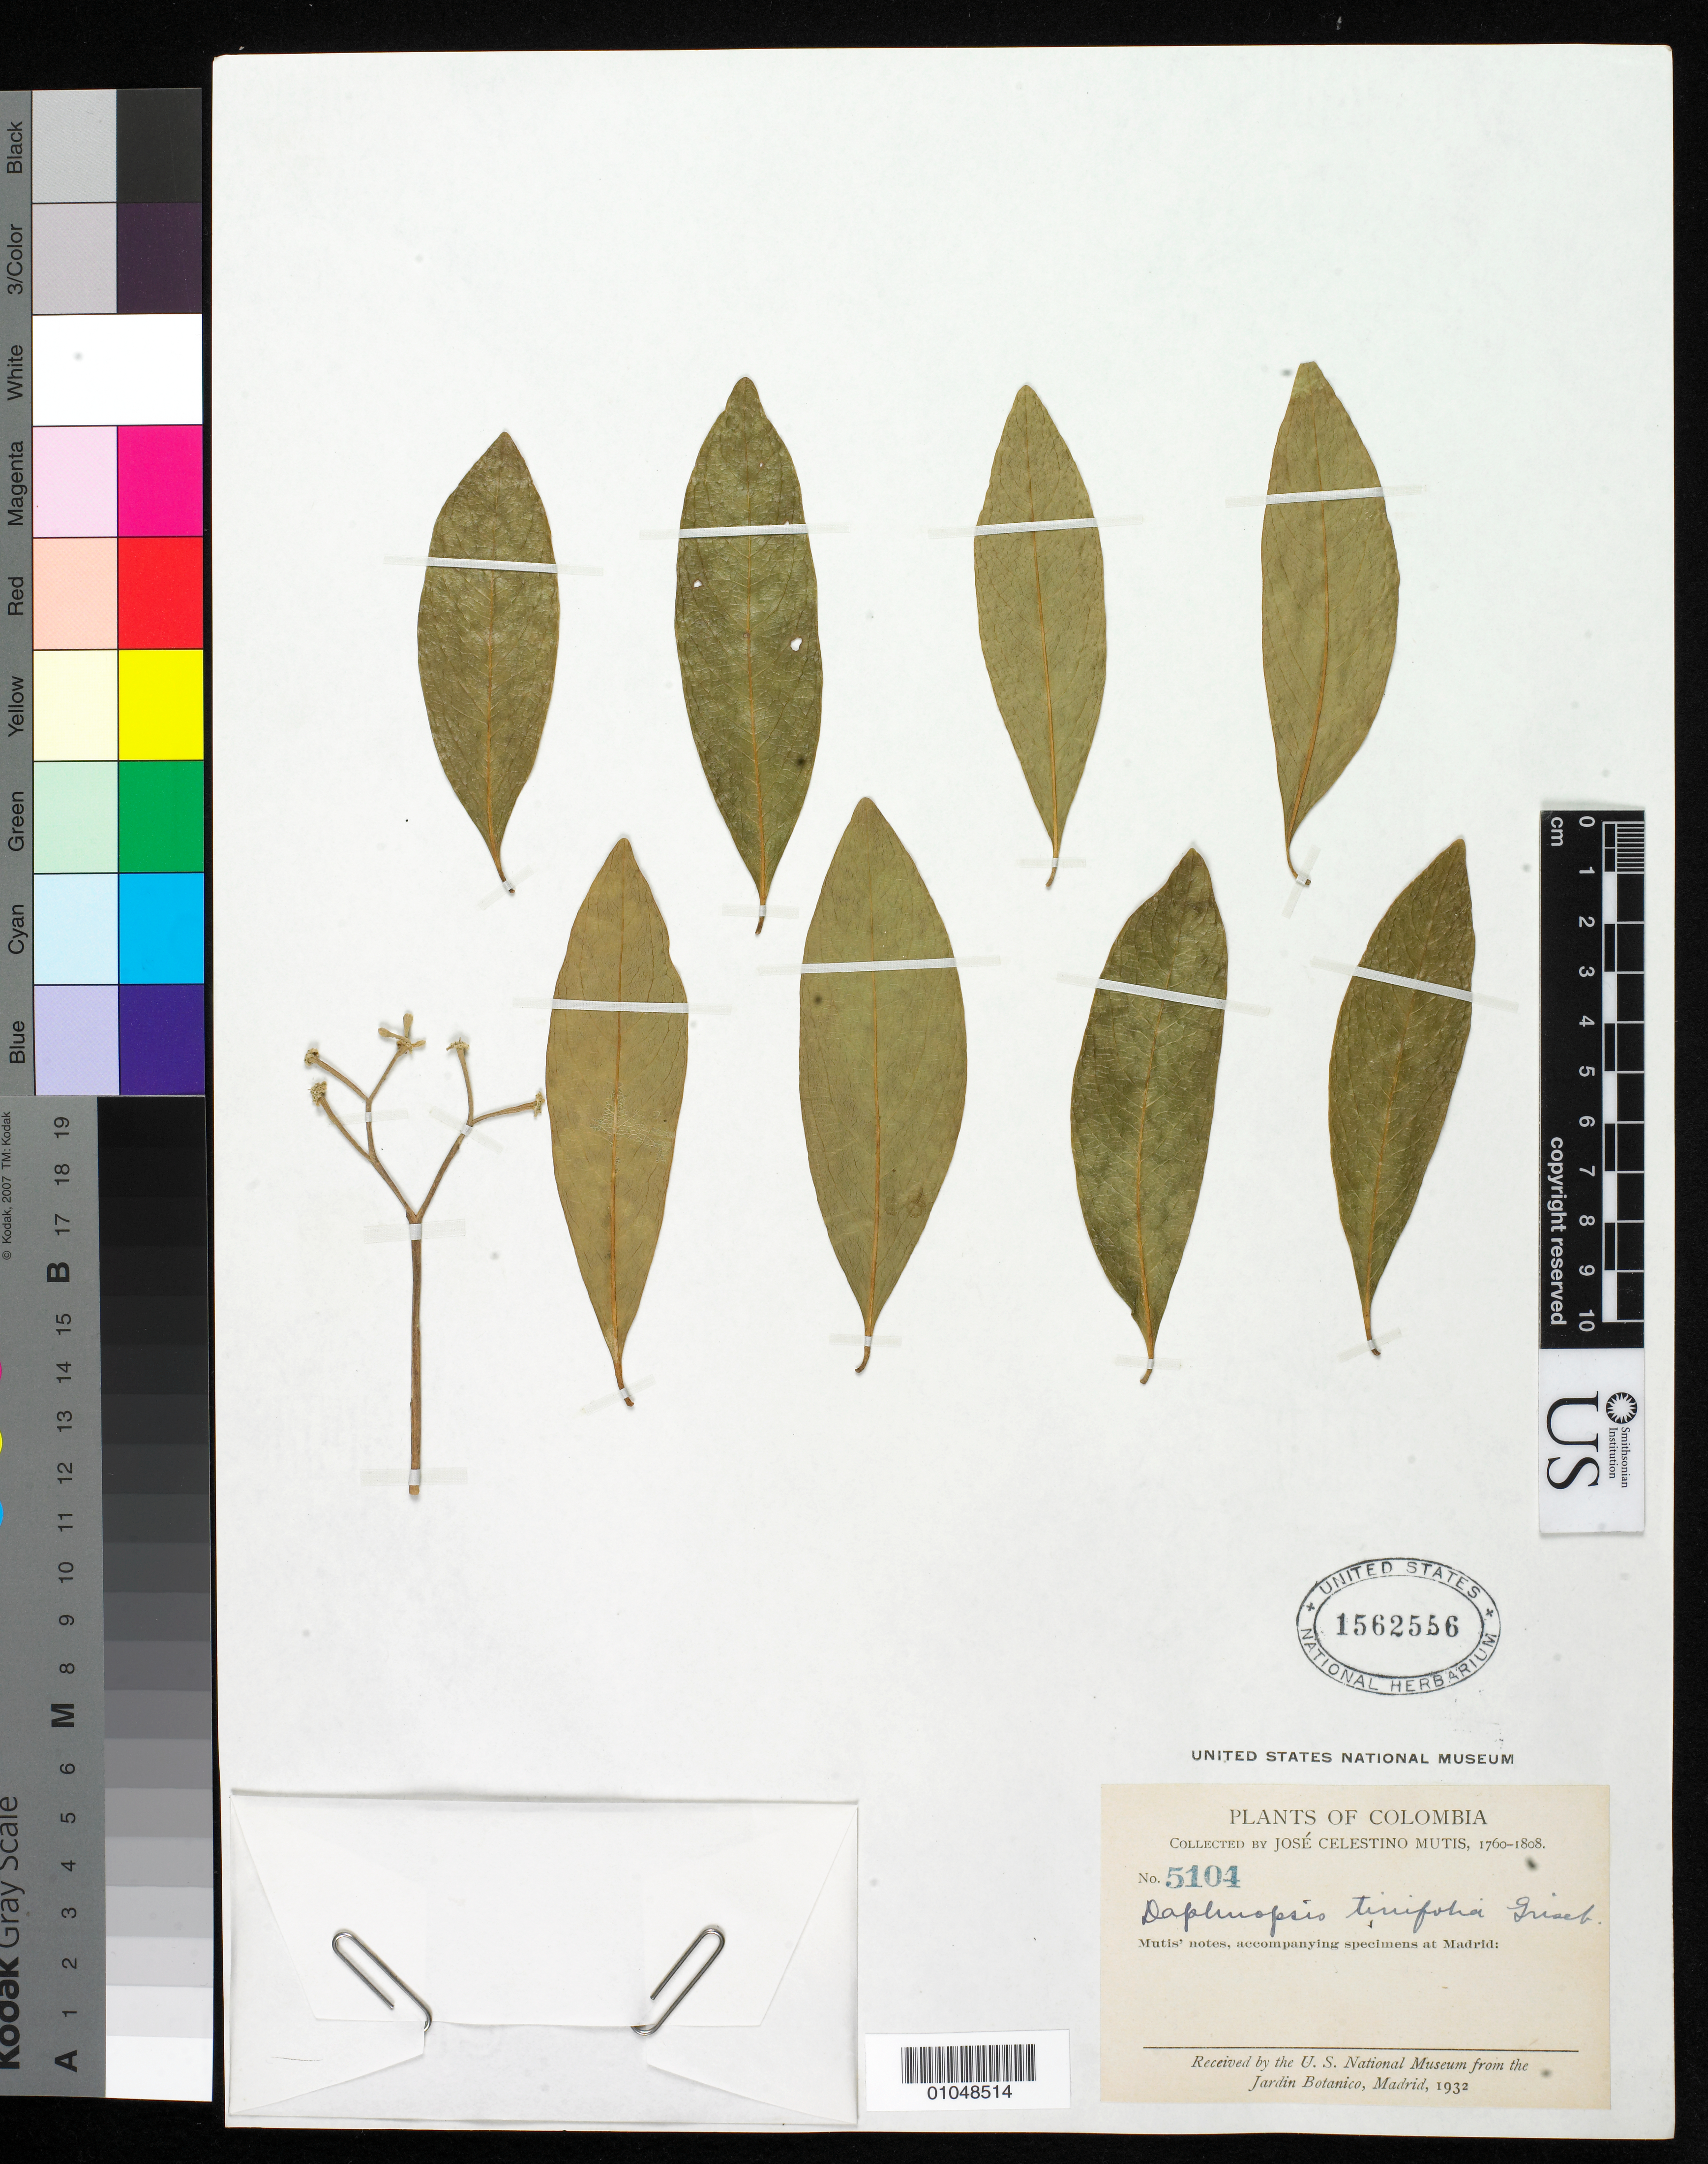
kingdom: Plantae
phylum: Tracheophyta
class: Magnoliopsida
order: Malvales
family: Thymelaeaceae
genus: Daphnopsis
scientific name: Daphnopsis americana subsp. tinifolia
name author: (Sw.) Nevling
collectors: J. C. B. Mutis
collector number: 5104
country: Colombia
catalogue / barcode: US 1562556